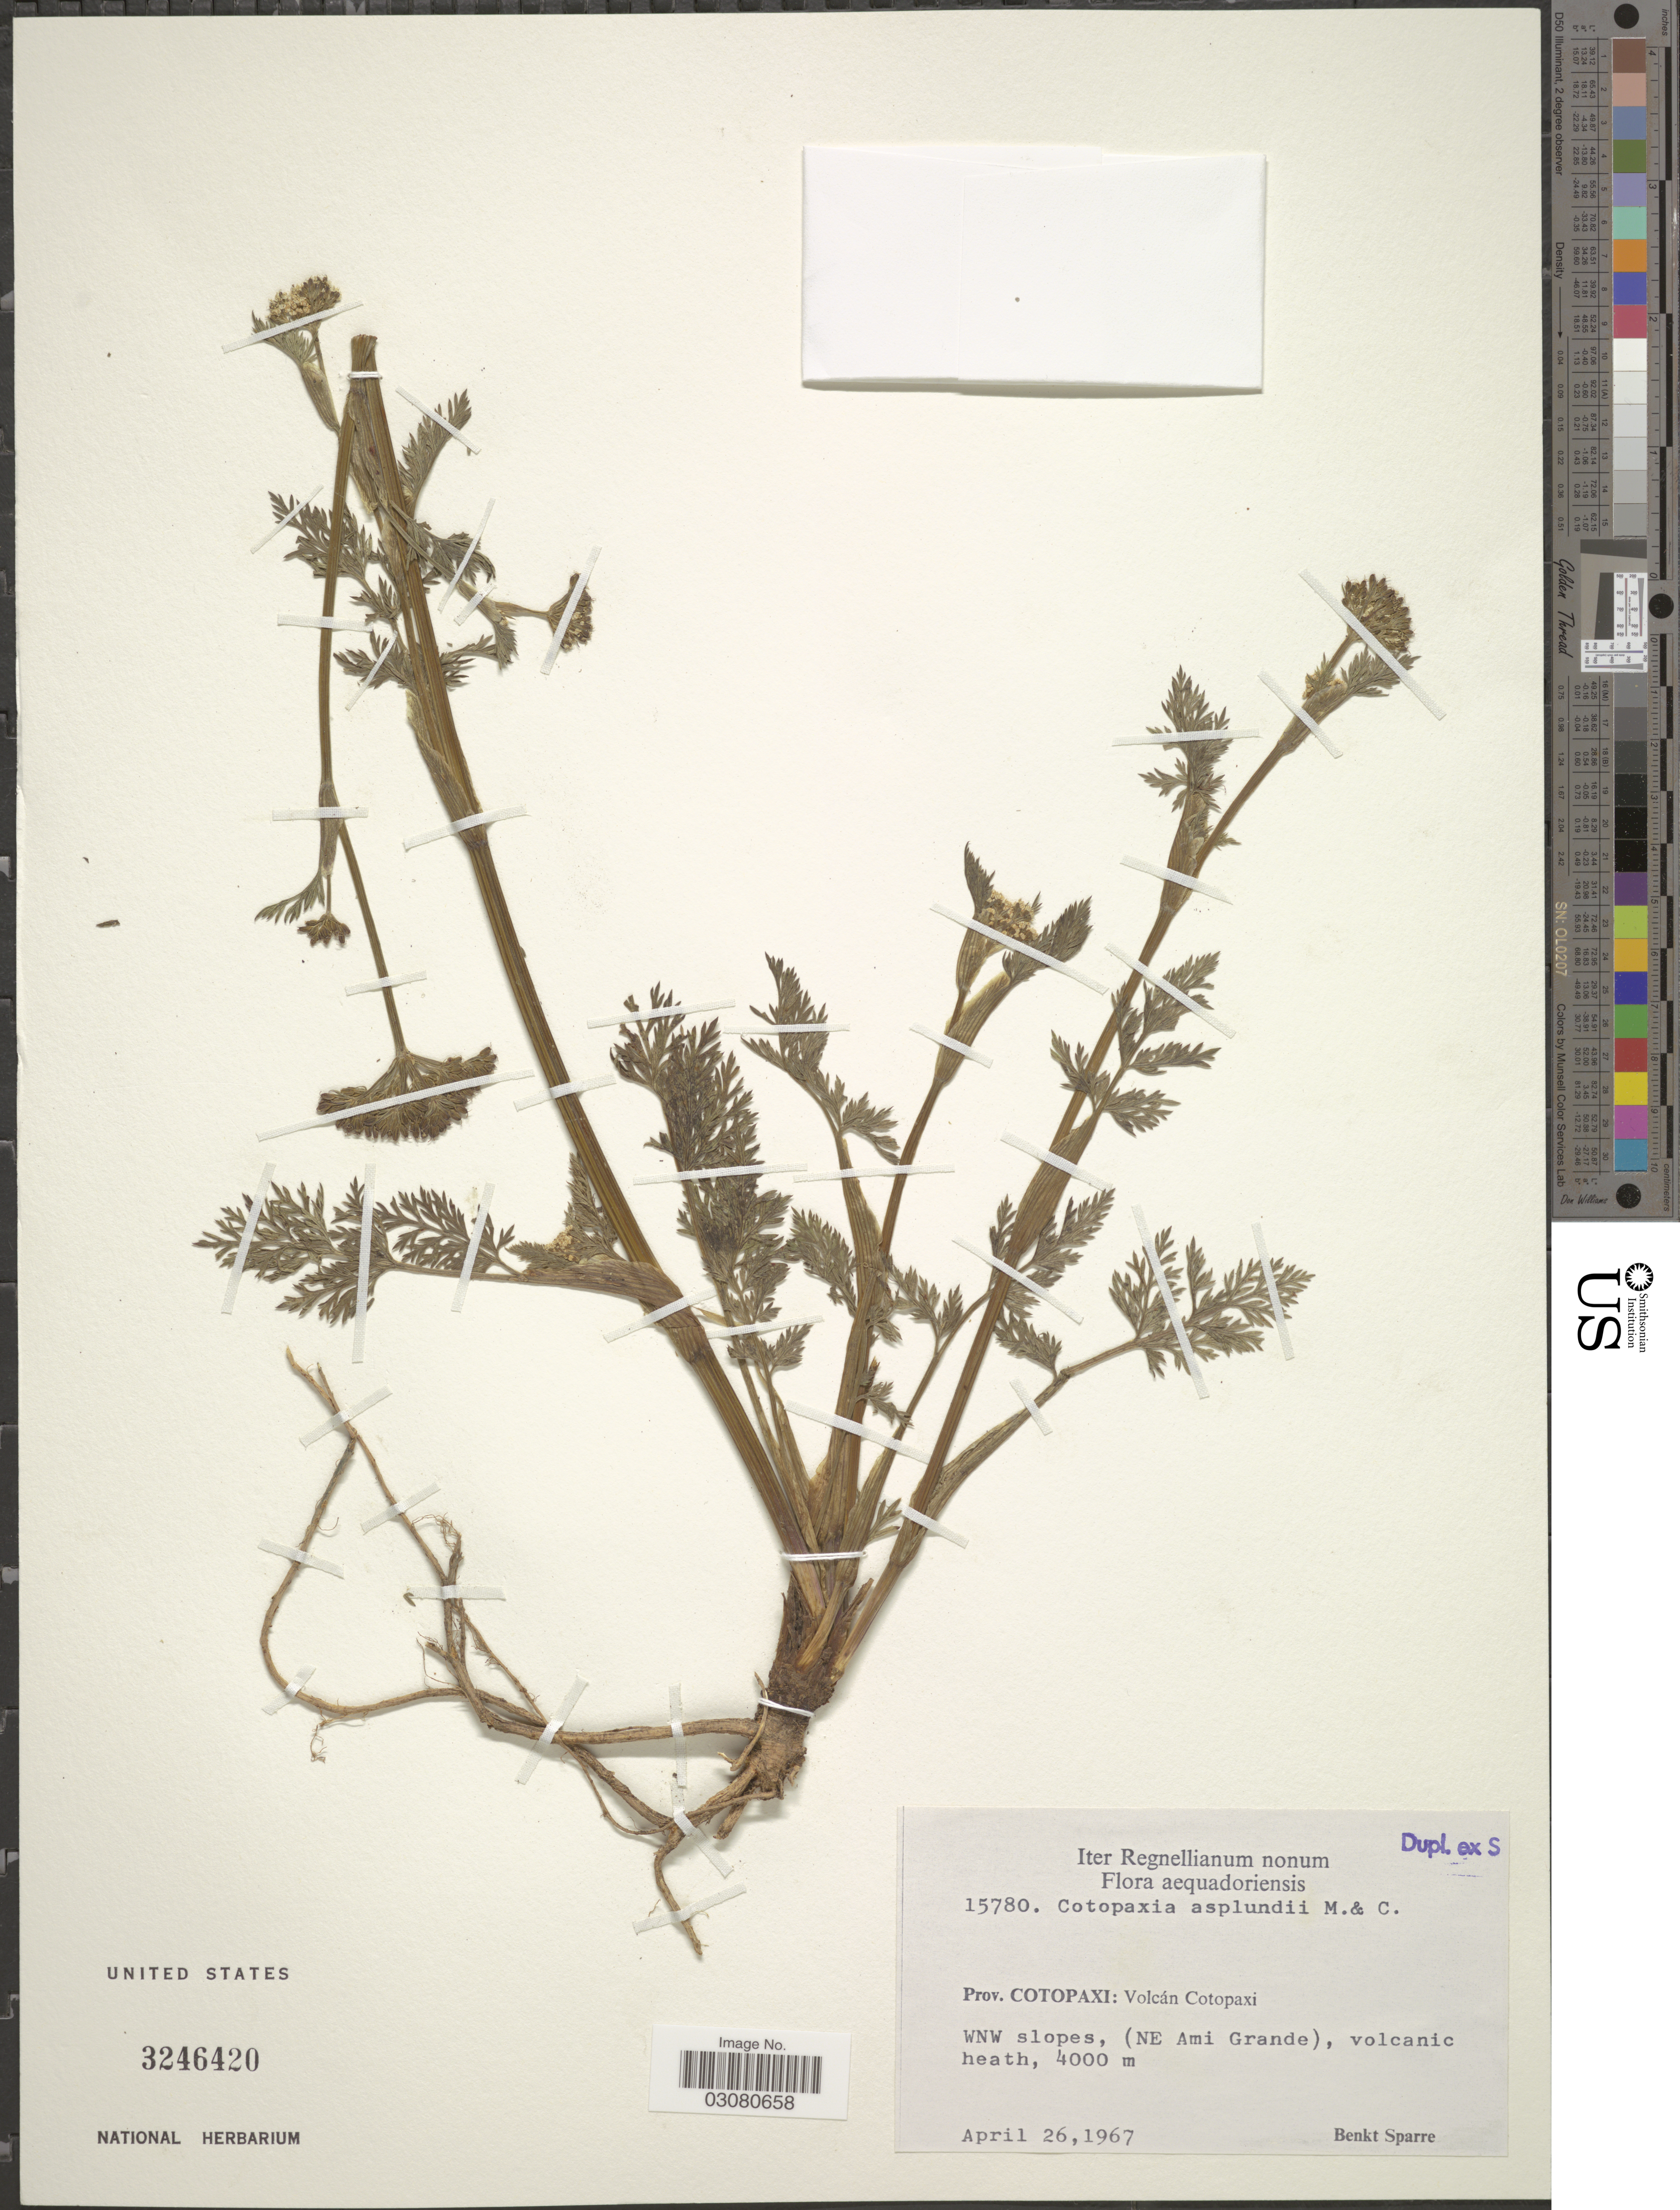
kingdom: Plantae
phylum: Tracheophyta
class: Magnoliopsida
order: Apiales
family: Apiaceae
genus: Cotopaxia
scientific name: Cotopaxia asplundii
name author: Mathias & Constance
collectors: B. Sparre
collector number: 15780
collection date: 1967-04-26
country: Ecuador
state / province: Cotopaxi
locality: Volcán Cotopaxi. WNW slopes, (NE Ami Grande).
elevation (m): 4000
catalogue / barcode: US 3246420